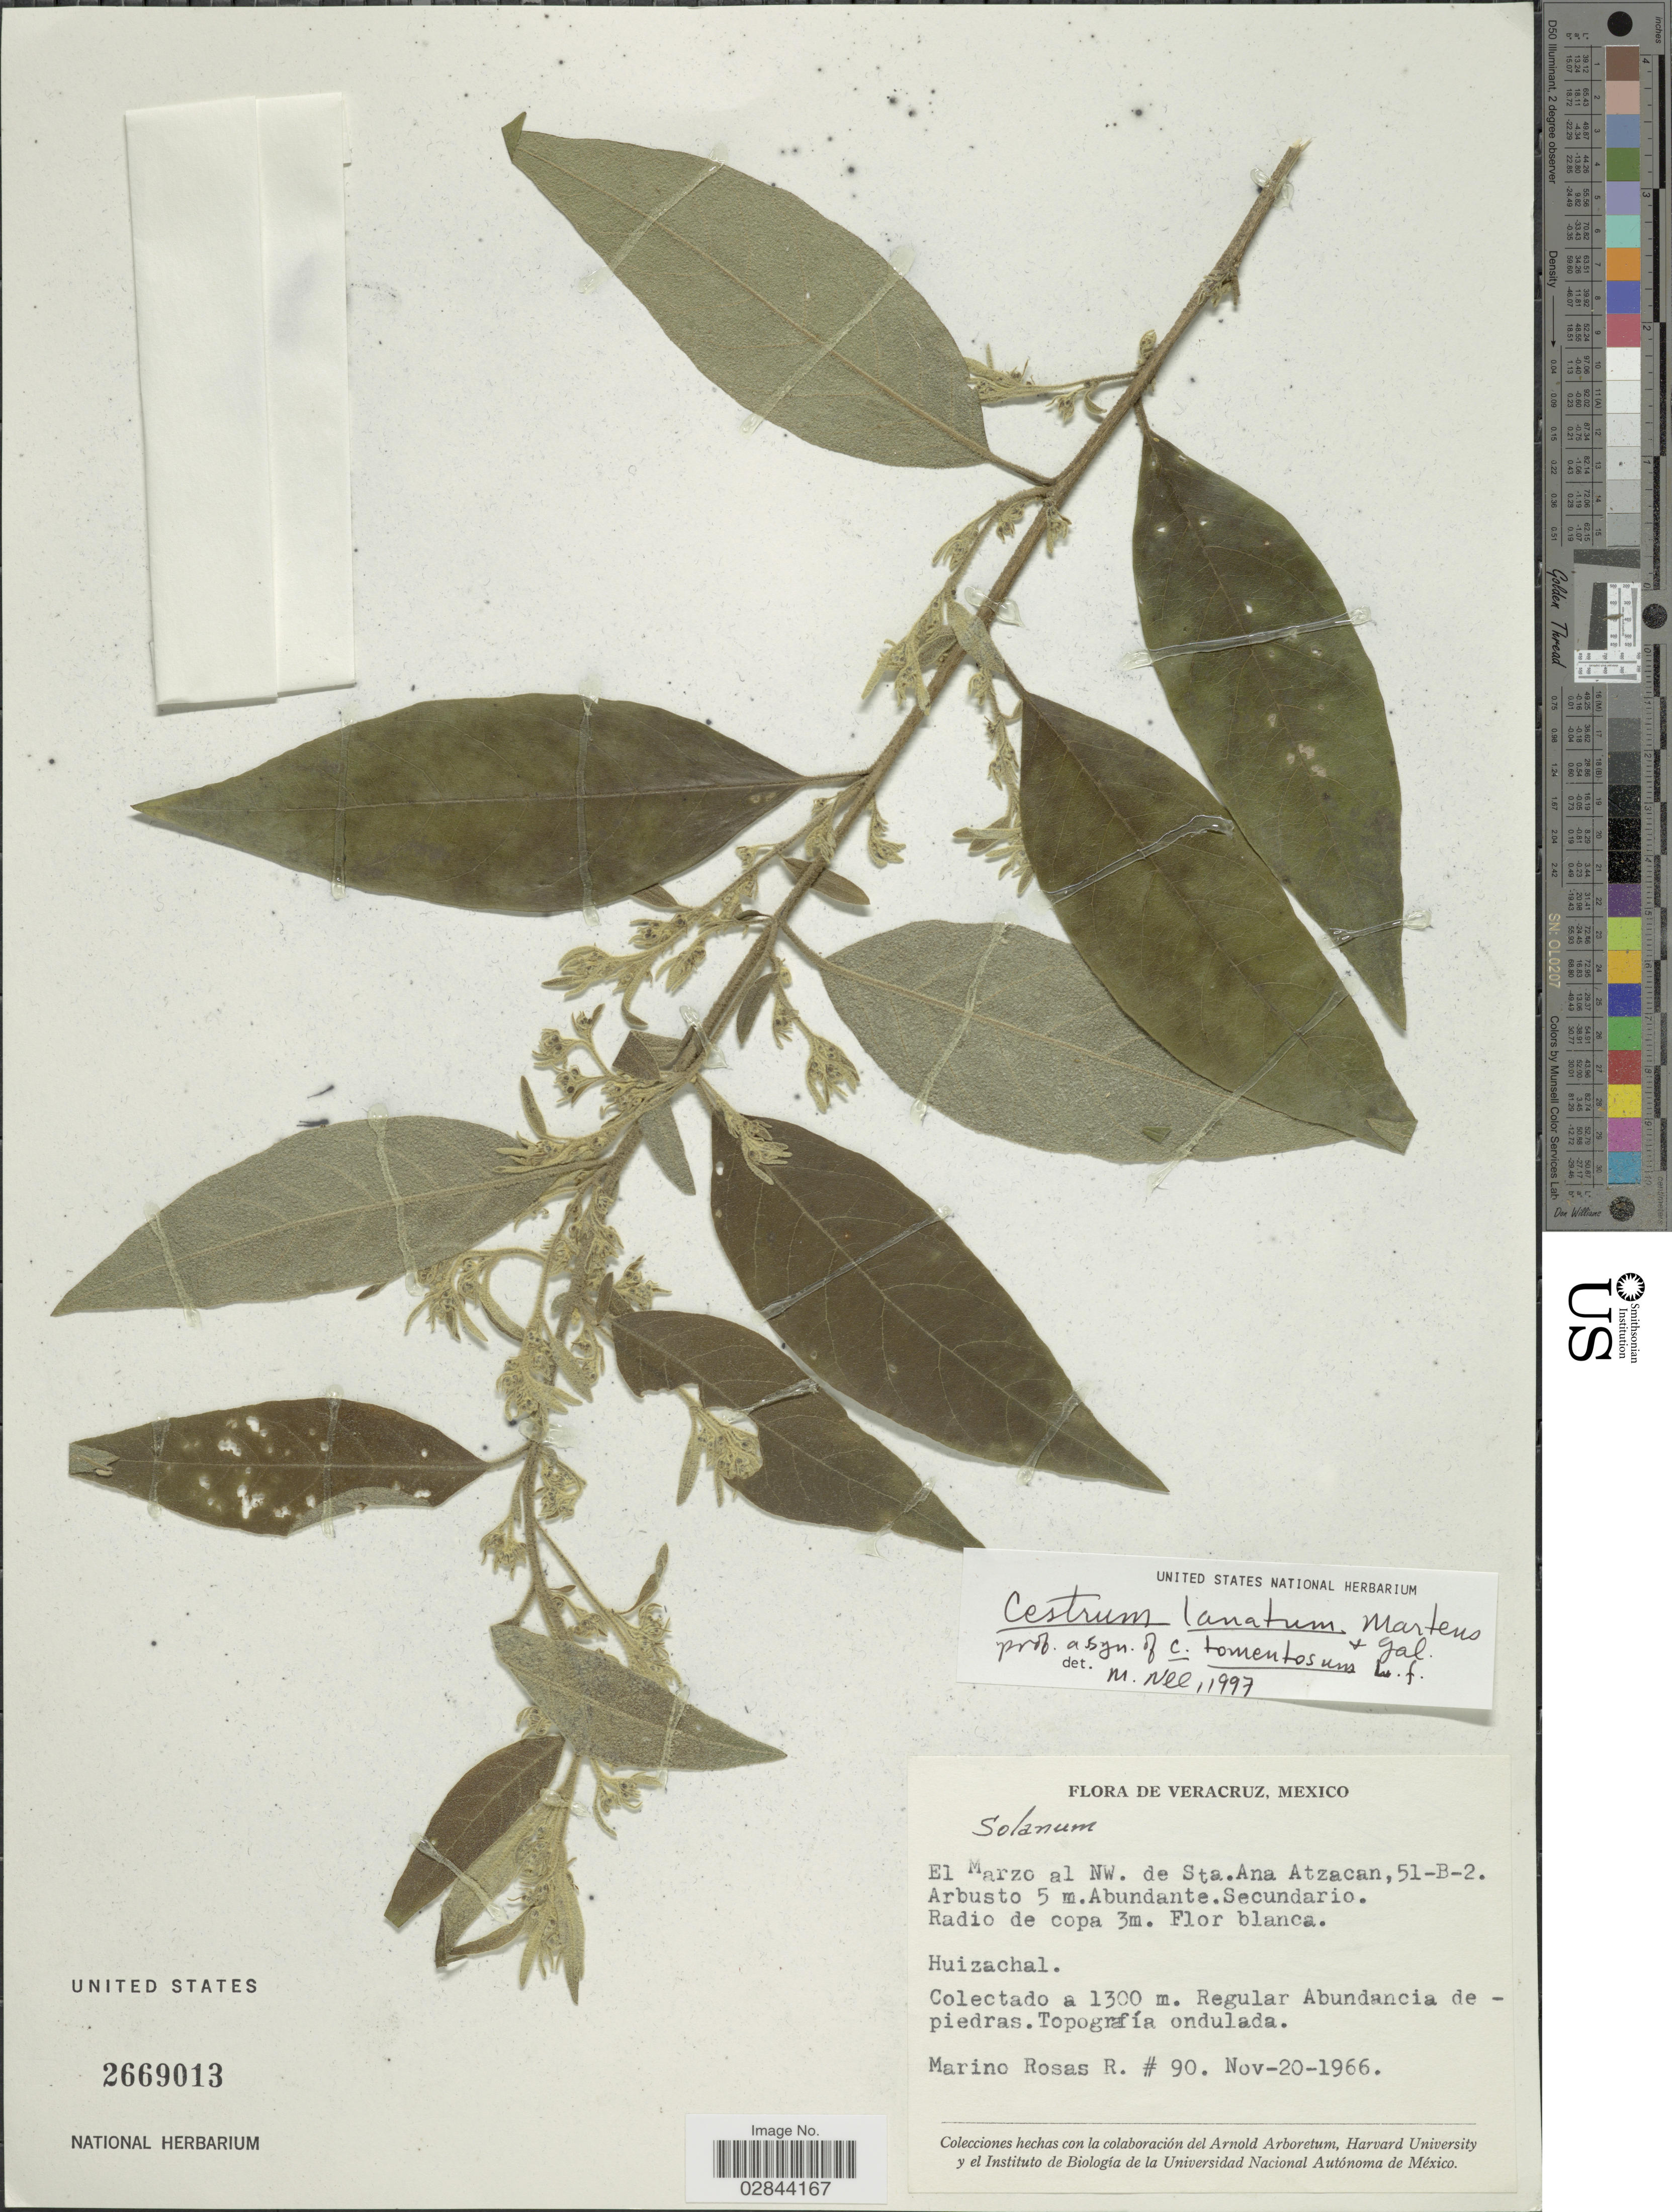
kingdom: Plantae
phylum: Tracheophyta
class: Magnoliopsida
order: Solanales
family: Solanaceae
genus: Cestrum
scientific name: Cestrum lanatum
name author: M. Martens & Galeotti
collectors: M. Rosas R.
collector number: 90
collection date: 1966-11-20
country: Mexico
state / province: Veracruz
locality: El Marzo al NW. de Sta. Ana Atzacan, 51-B-2. Huizachal. Veracruz.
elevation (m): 1300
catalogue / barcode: US 2669013